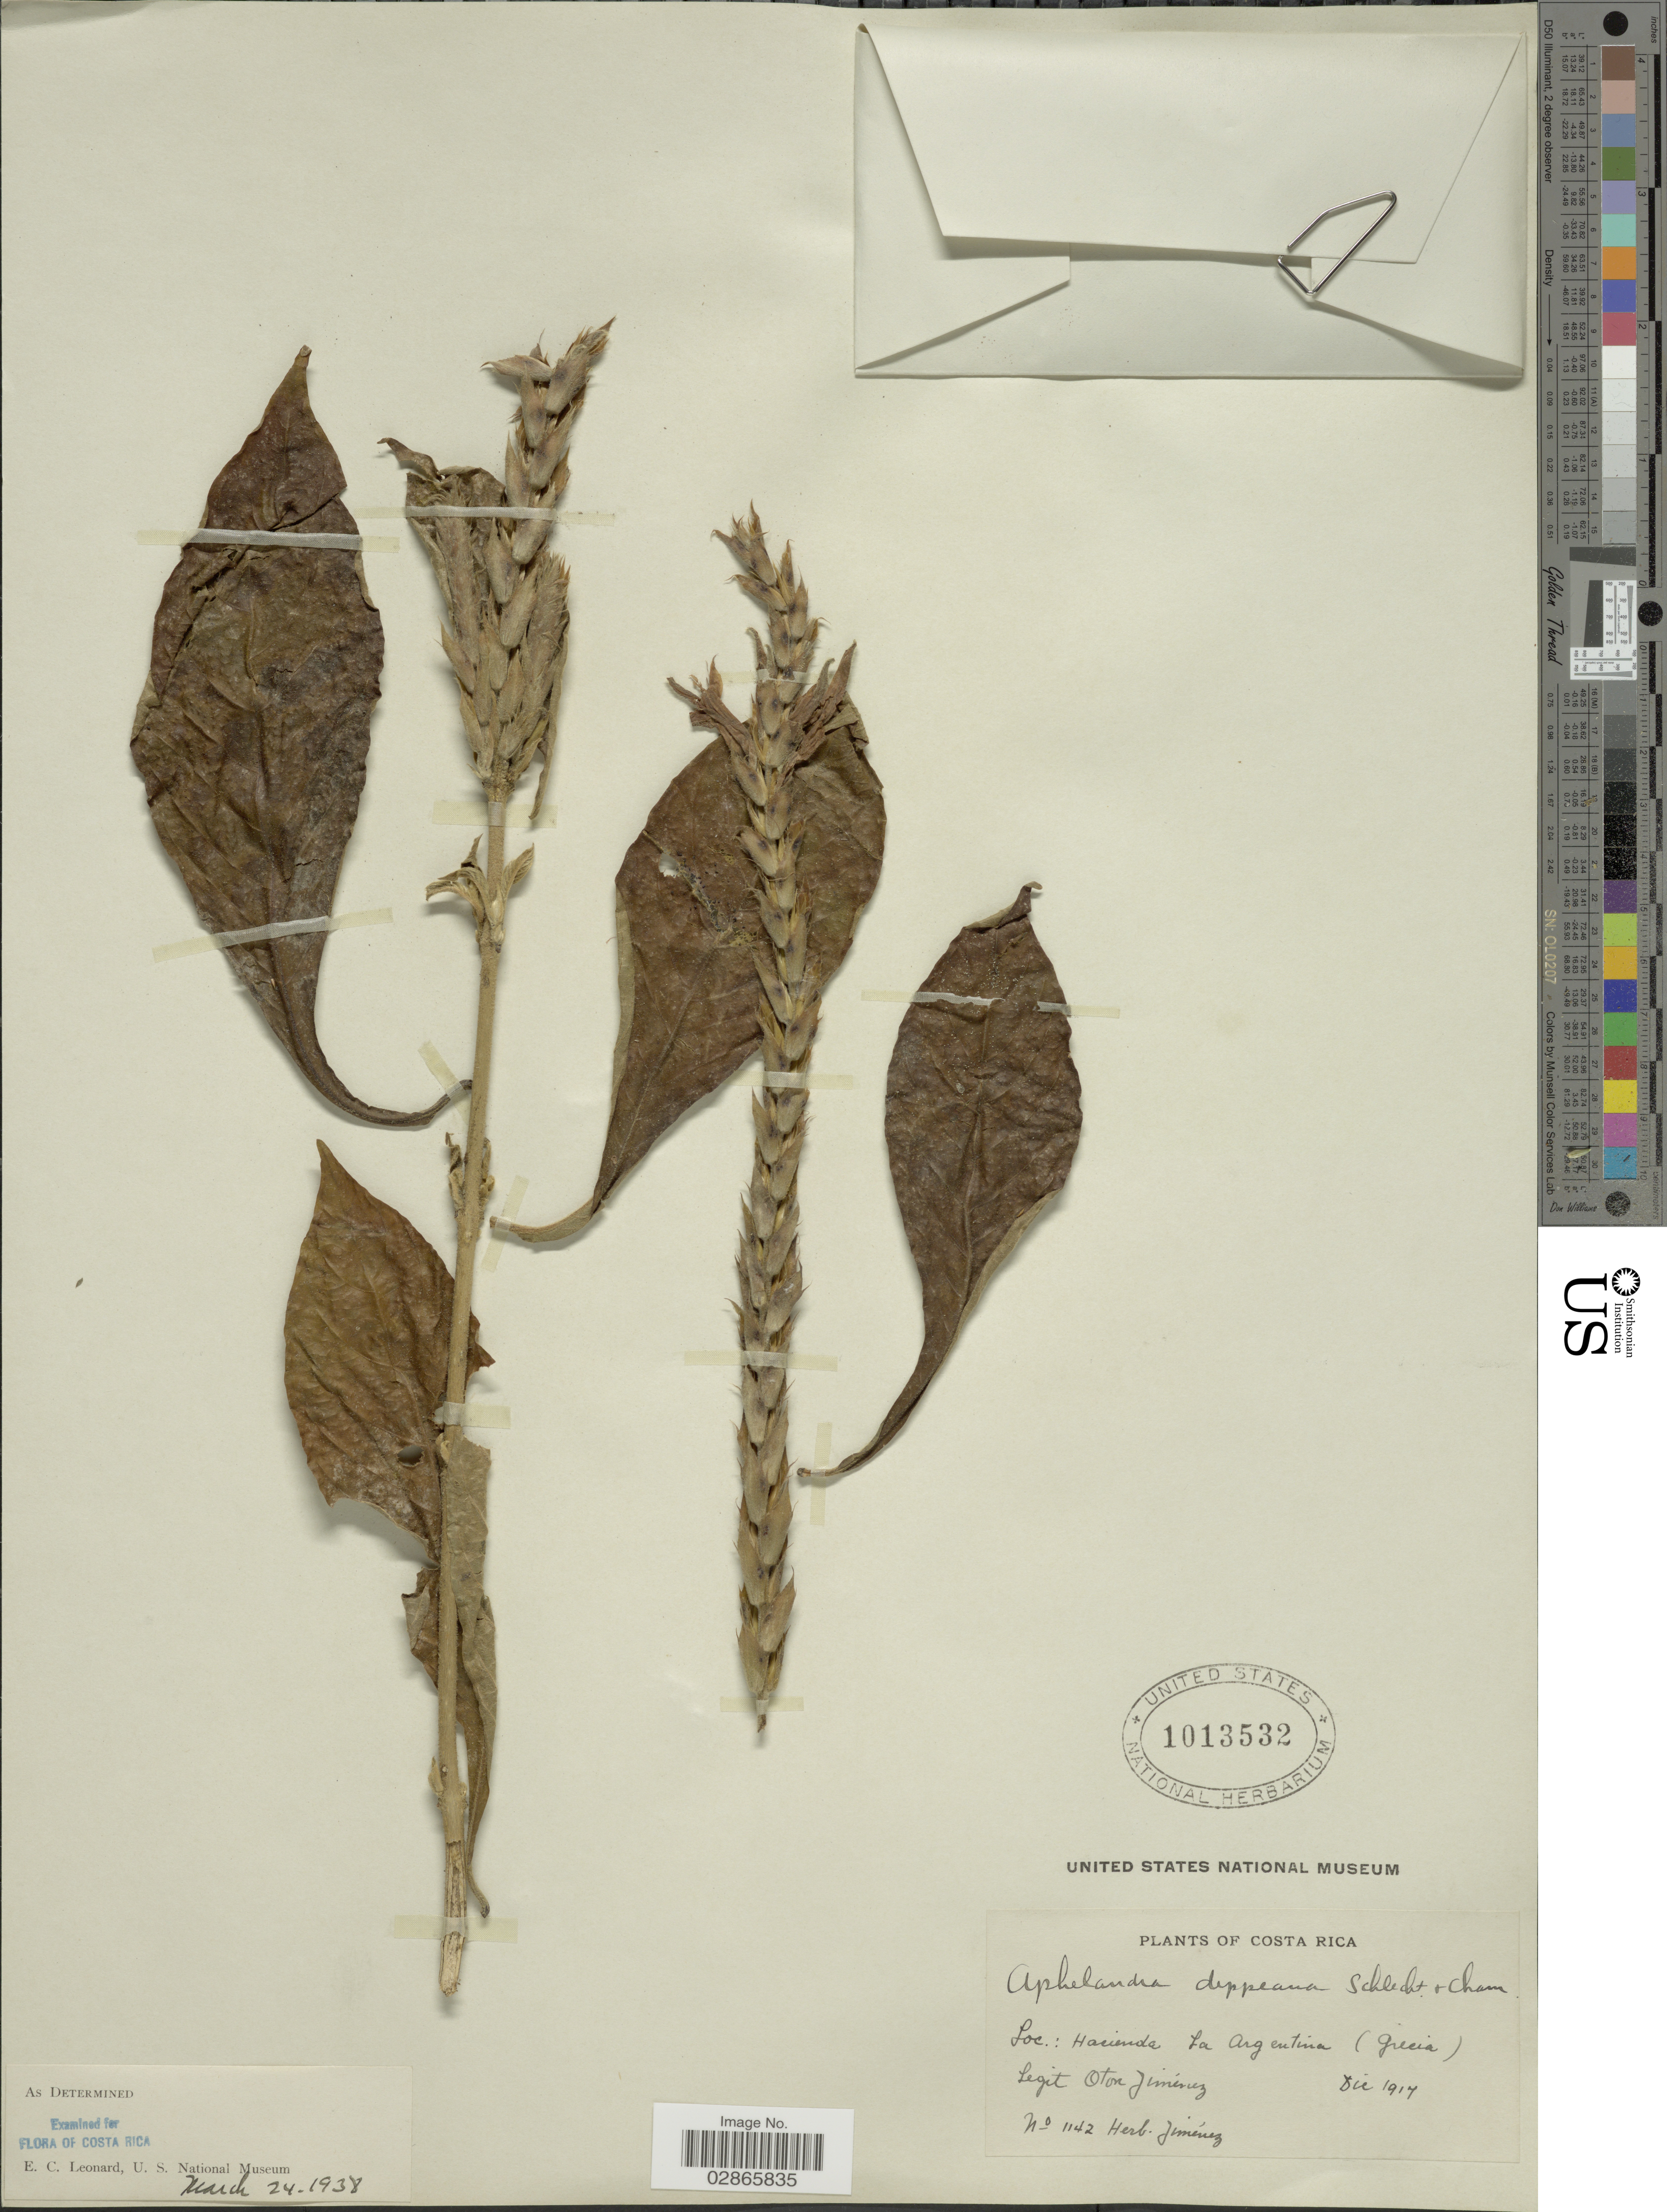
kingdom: Plantae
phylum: Tracheophyta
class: Magnoliopsida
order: Lamiales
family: Acanthaceae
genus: Aphelandra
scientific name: Aphelandra deppeana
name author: Schltdl. & Cham.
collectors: O. Jimenez L.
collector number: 1142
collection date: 1917-12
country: Costa Rica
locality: Hacienda La Argentina (Grecia).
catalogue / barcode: US 1013532